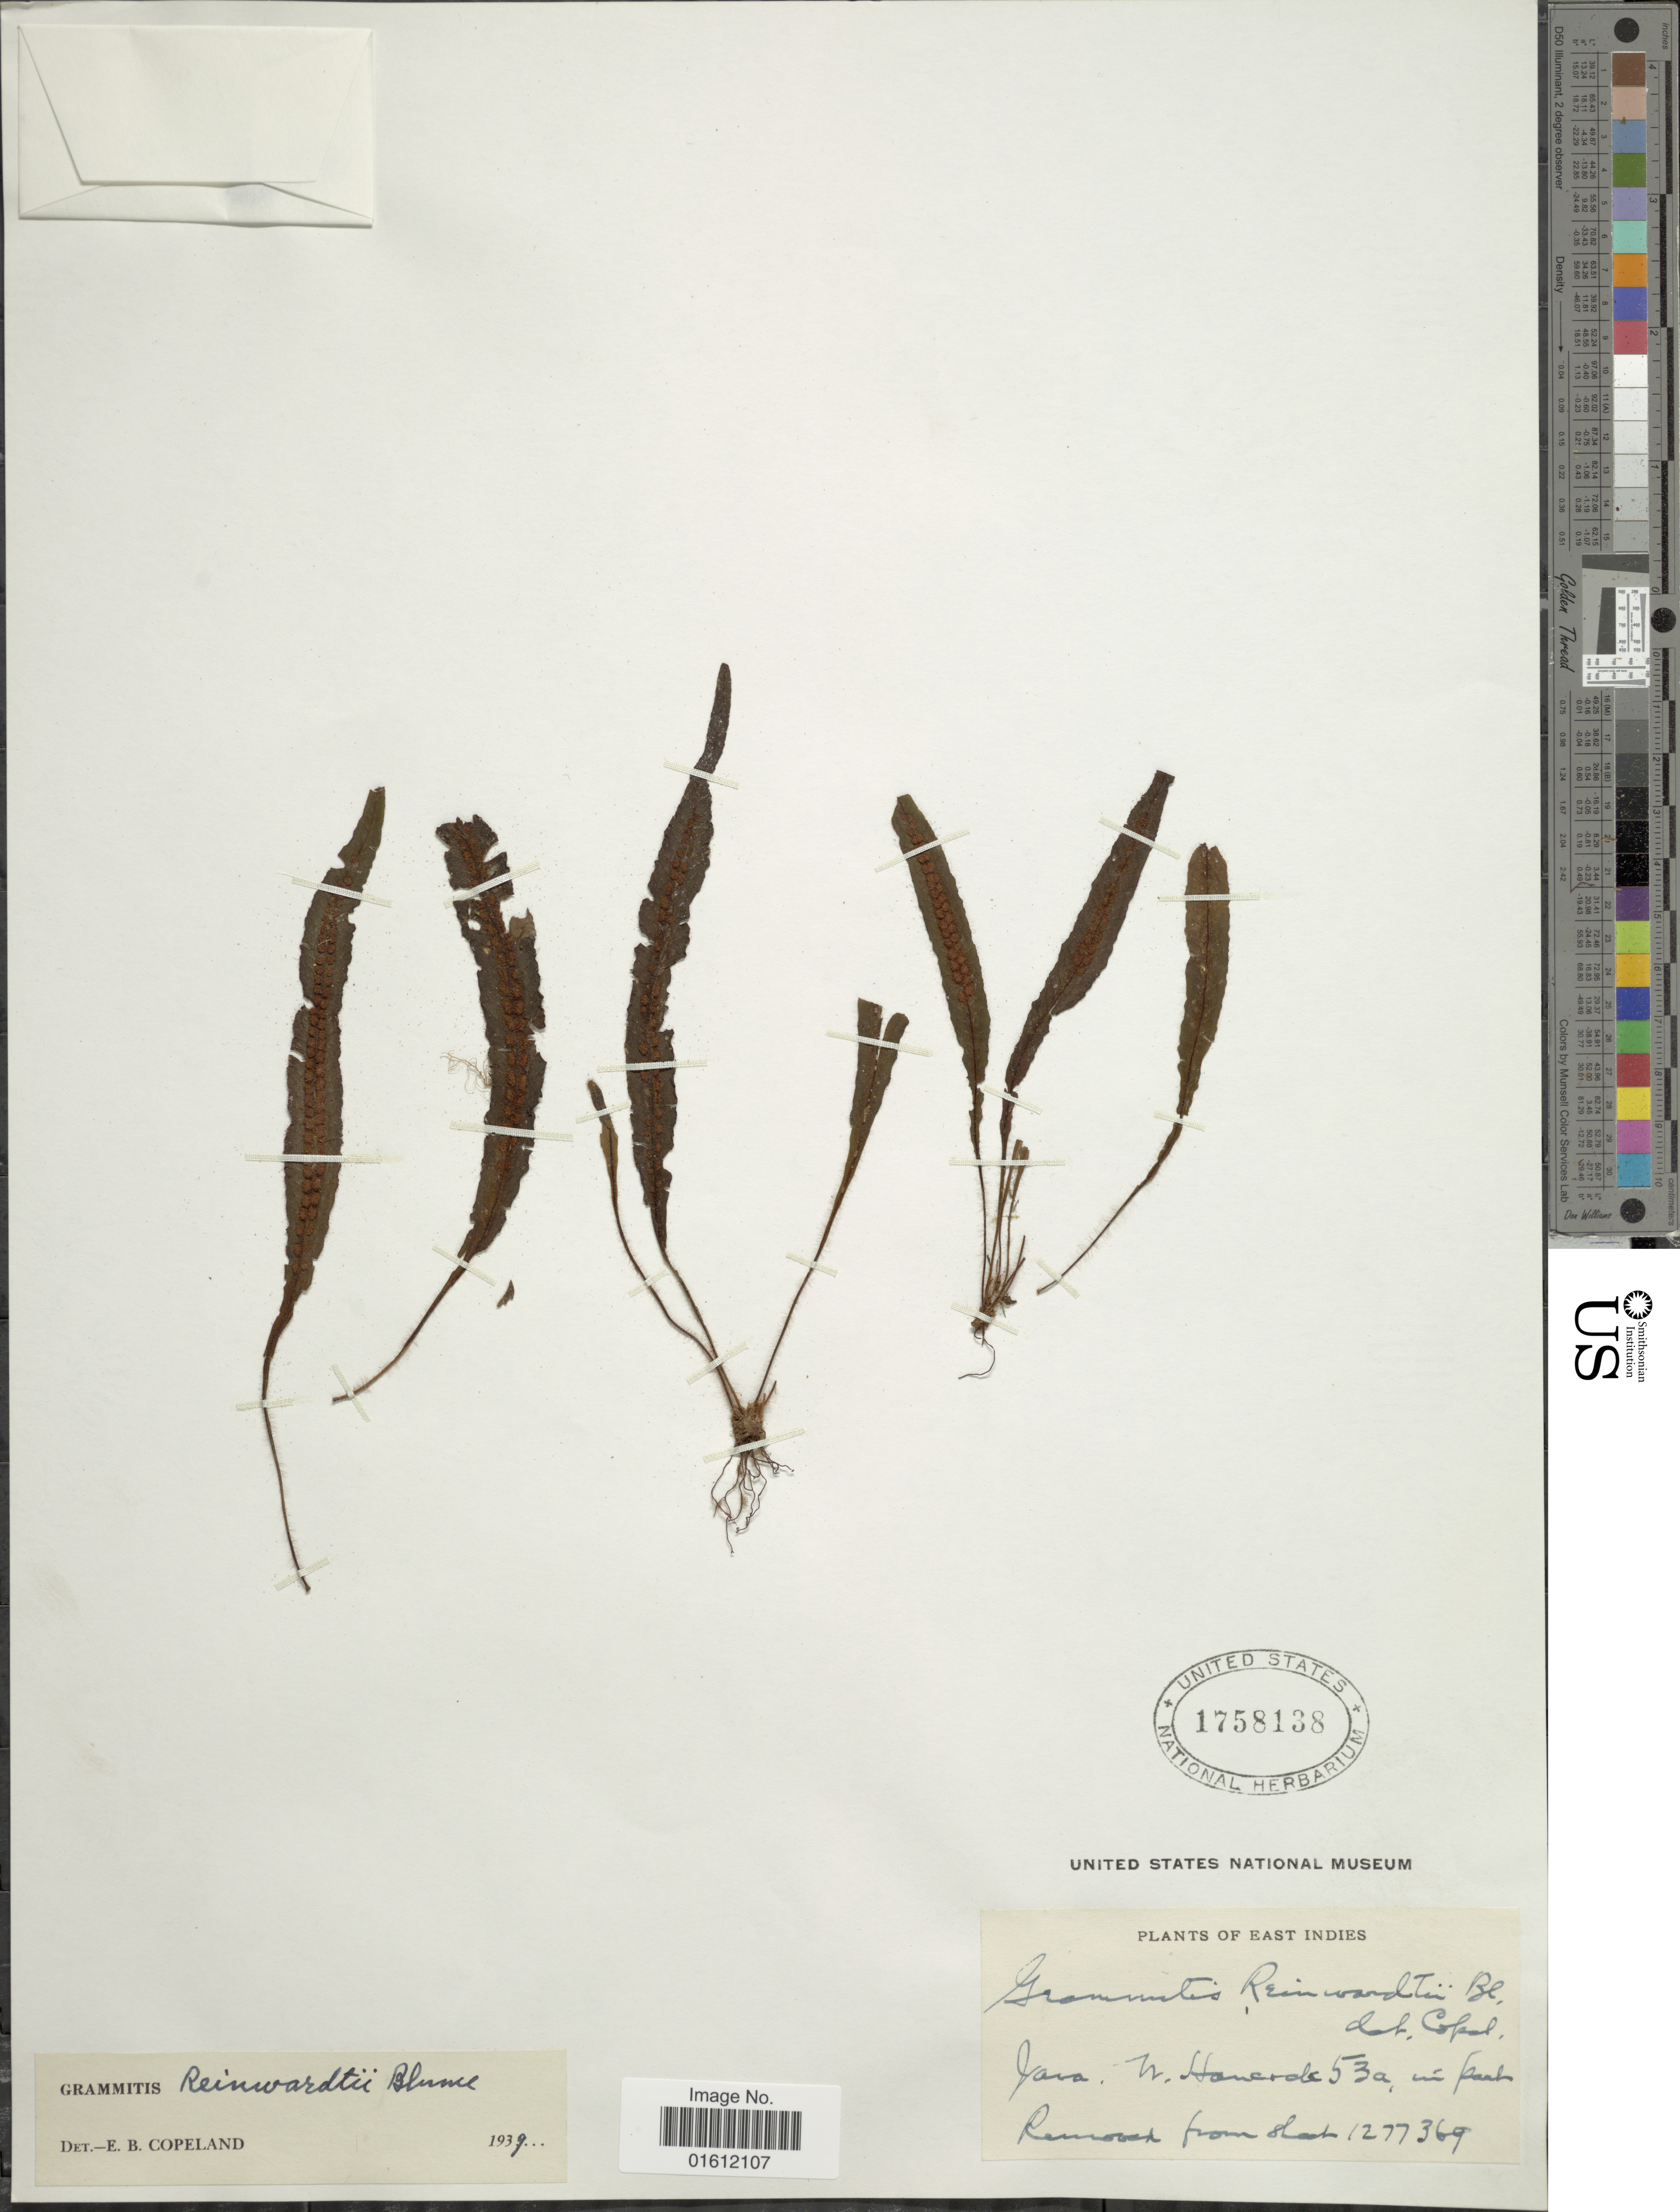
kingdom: Plantae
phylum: Tracheophyta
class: Polypodiopsida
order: Polypodiales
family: Polypodiaceae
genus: Oreogrammitis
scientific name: Oreogrammitis reinwardtii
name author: (Blume) Parris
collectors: W. Hancock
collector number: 53a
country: Indonesia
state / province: Java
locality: East Indies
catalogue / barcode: US 1758138